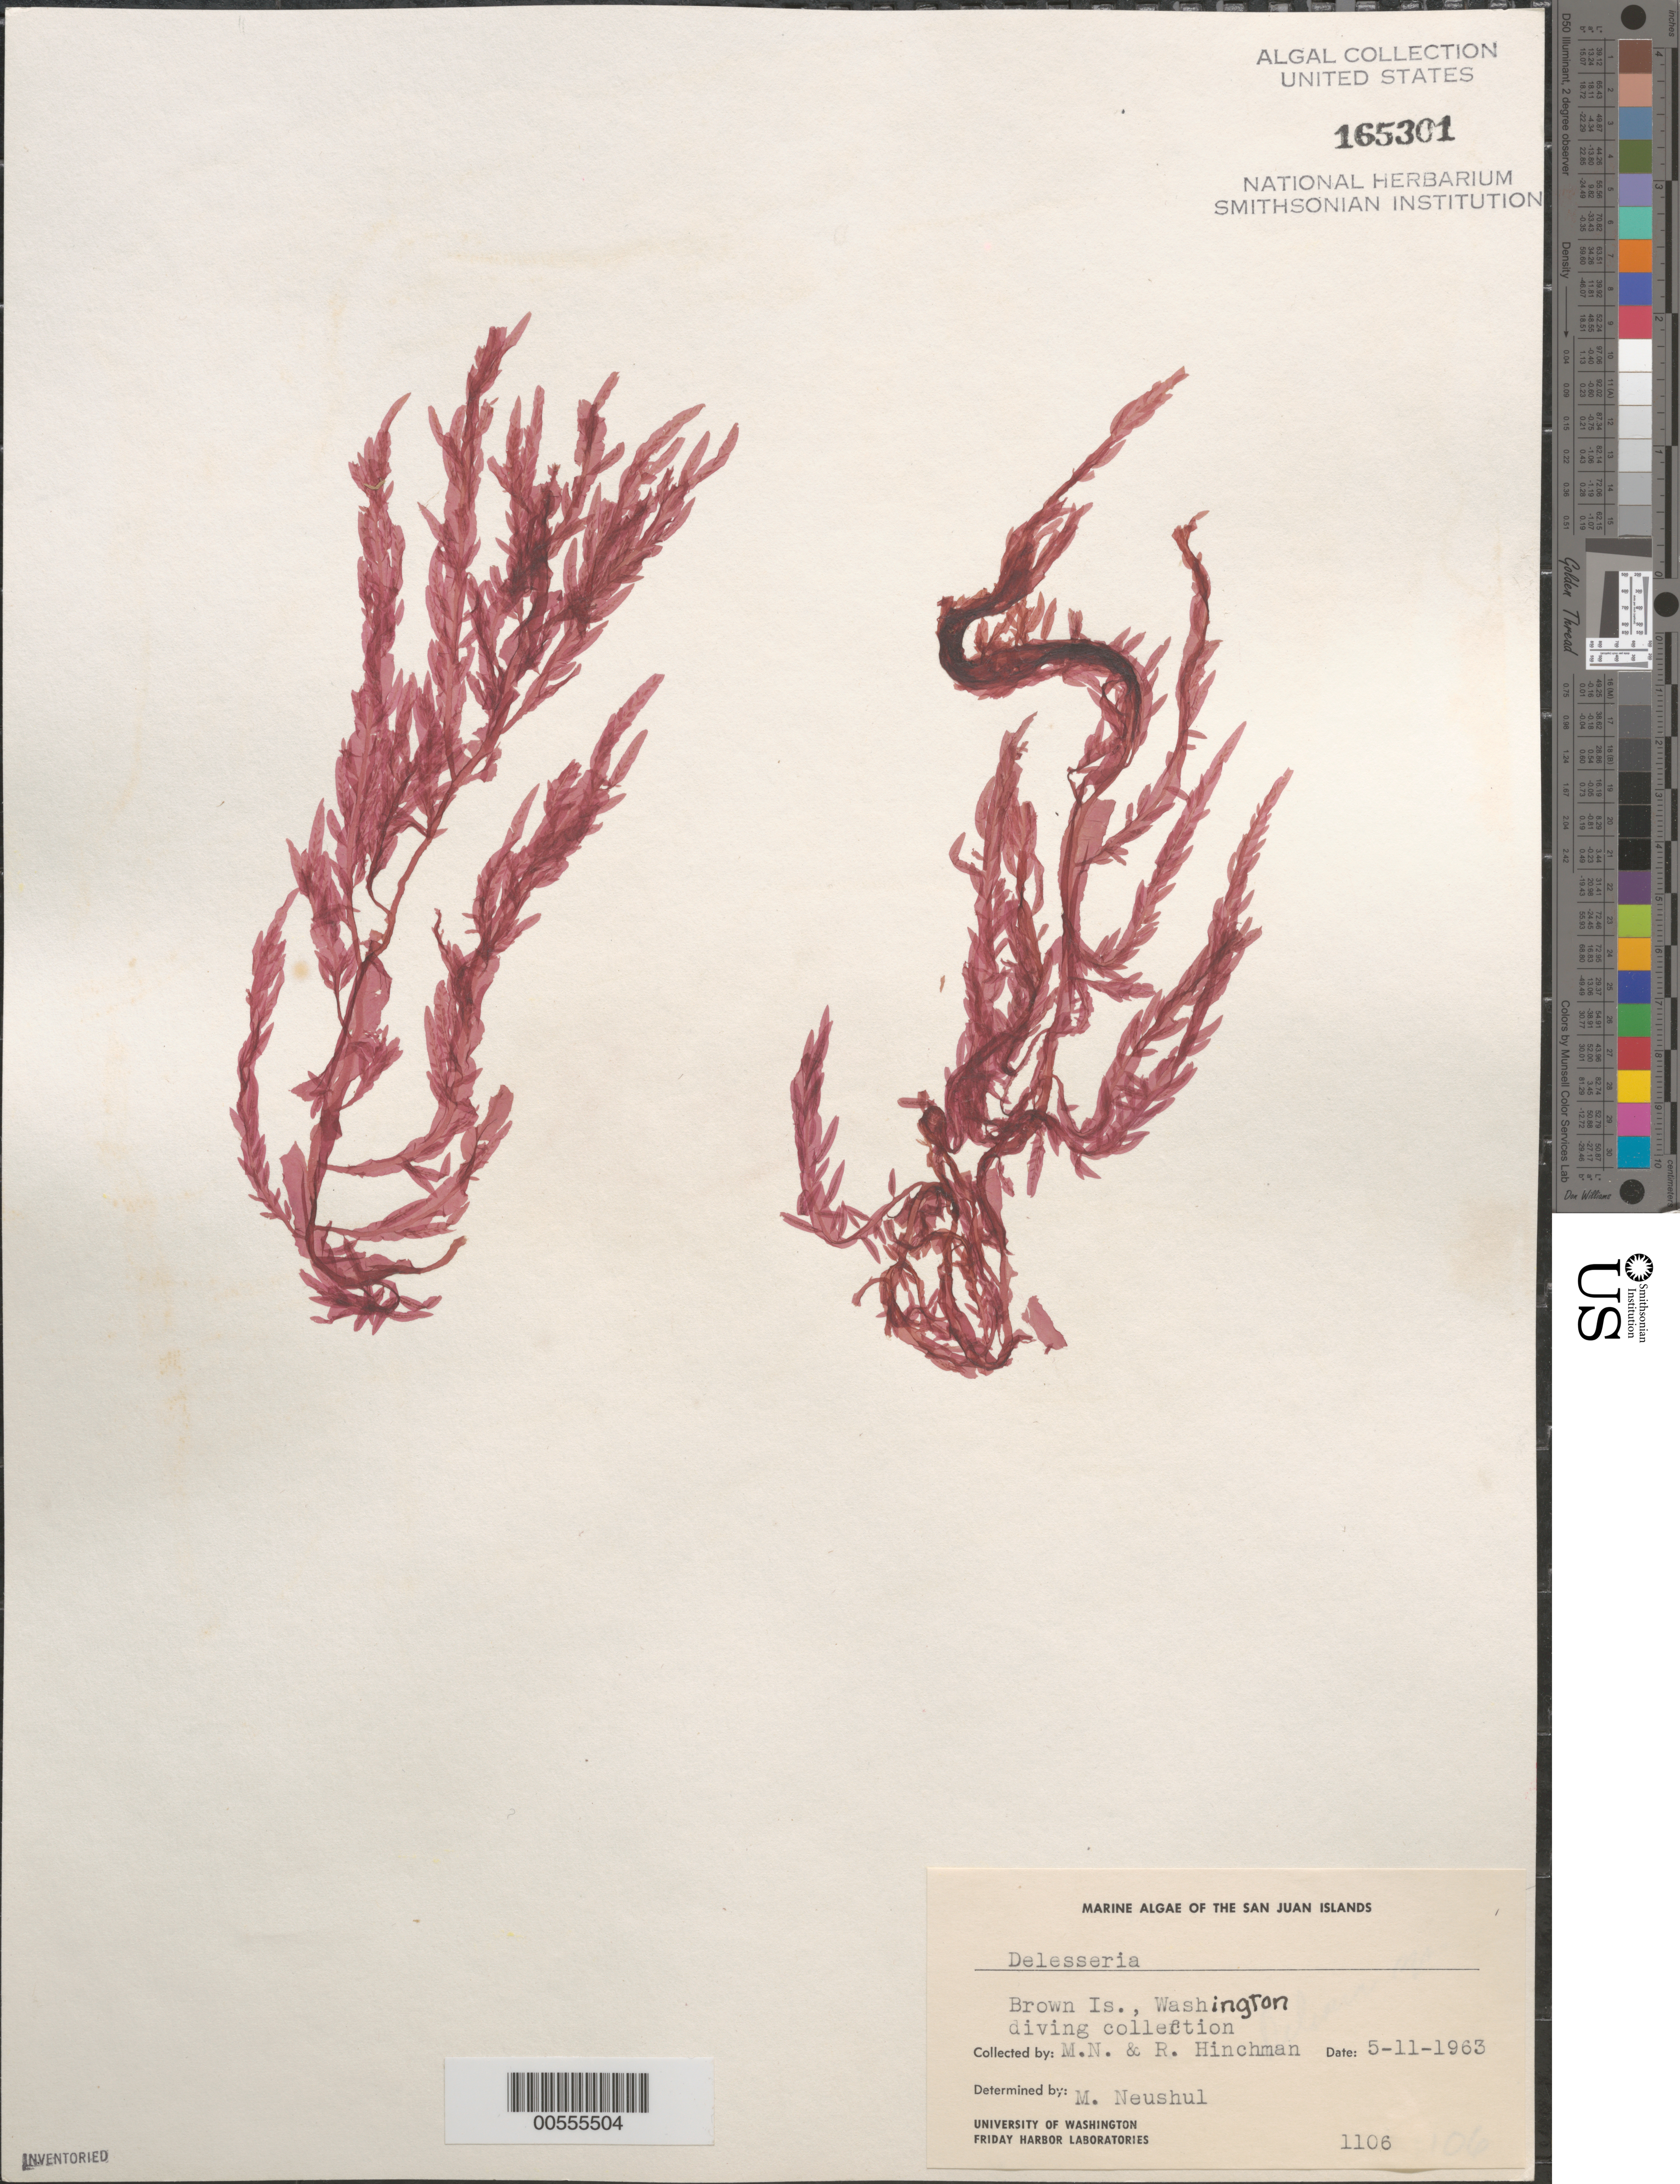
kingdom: Plantae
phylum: Rhodophyta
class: Florideophyceae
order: Ceramiales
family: Delesseriaceae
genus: Delesseria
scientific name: Delesseria sp.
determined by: Neushul, M.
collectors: M. Neushul & R. Hinchman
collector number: Neushul 1106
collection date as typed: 11 May 1963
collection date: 1963-05-11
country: United States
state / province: Washington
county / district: San Juan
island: Brown Island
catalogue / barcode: US 165301